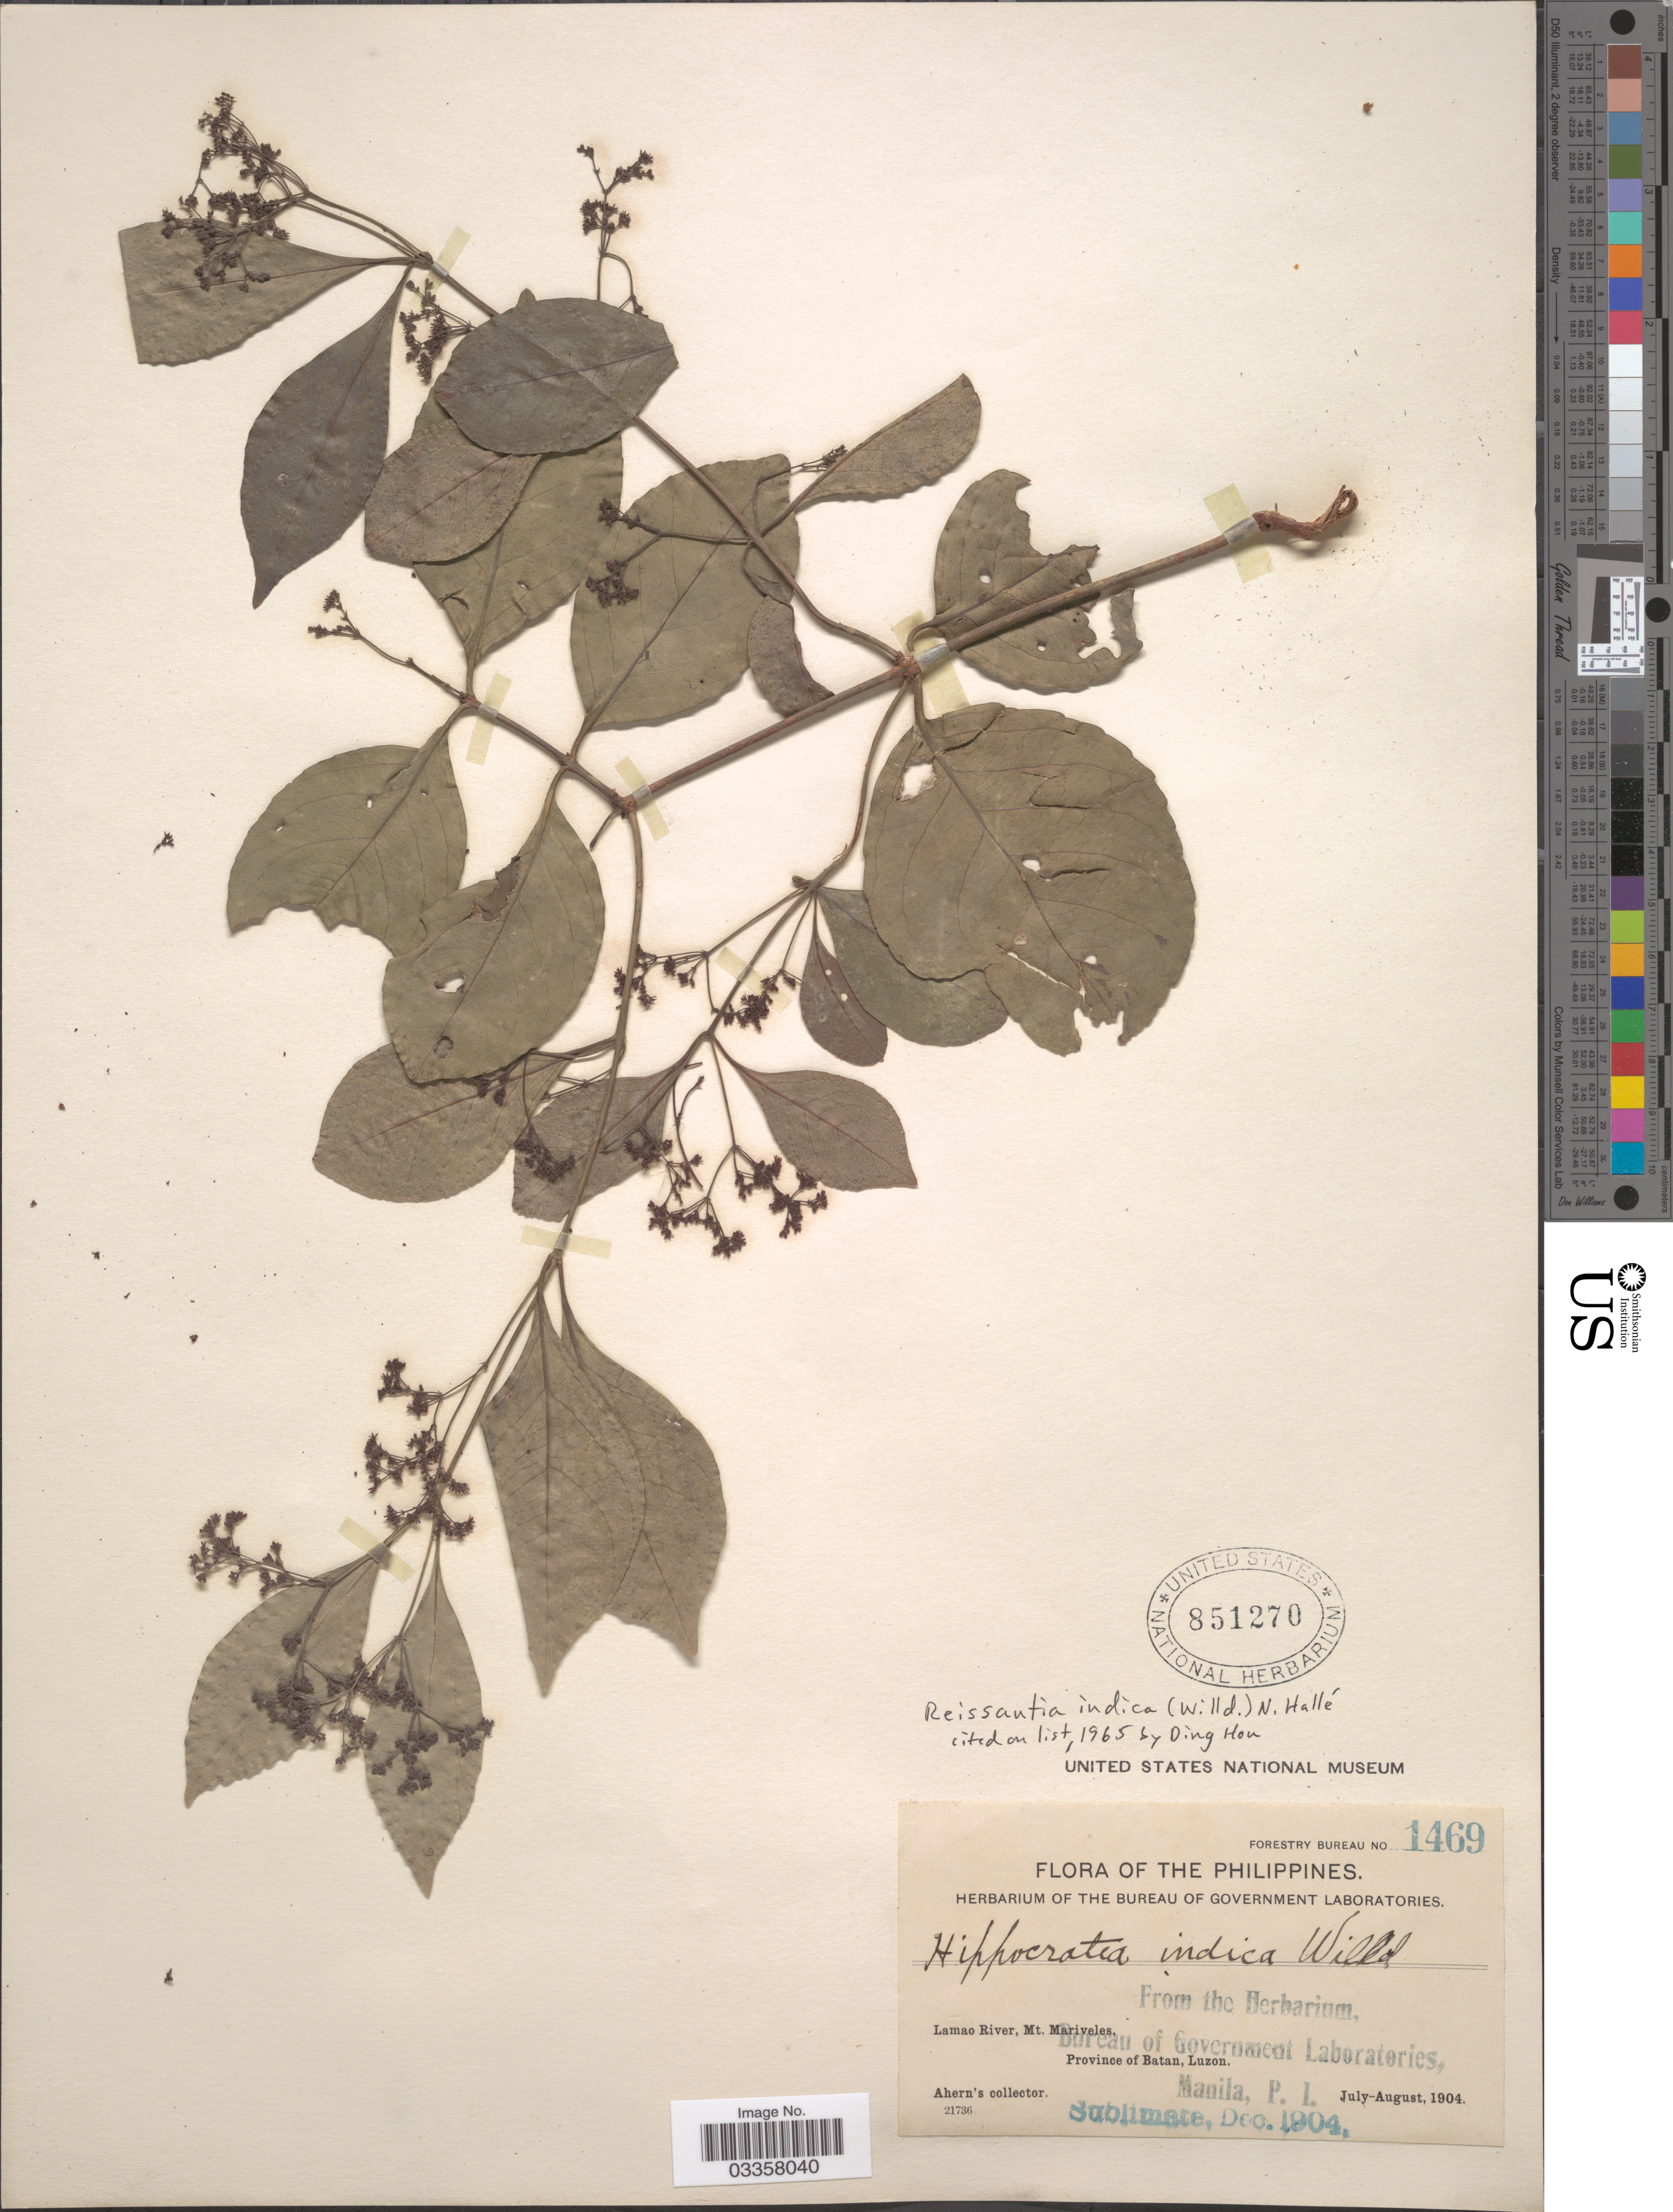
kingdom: Plantae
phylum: Tracheophyta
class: Magnoliopsida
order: Celastrales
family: Celastraceae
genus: Reissantia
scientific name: Reissantia indica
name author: (Willd.) N. Hallé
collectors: Ahern's collector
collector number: Forestry Bureau 1469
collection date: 1904-07/1904-08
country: Philippines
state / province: Cagayan Valley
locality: Lamao River, Mt. Mariveles, Province of Batan, Luzon.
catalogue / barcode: US 851270